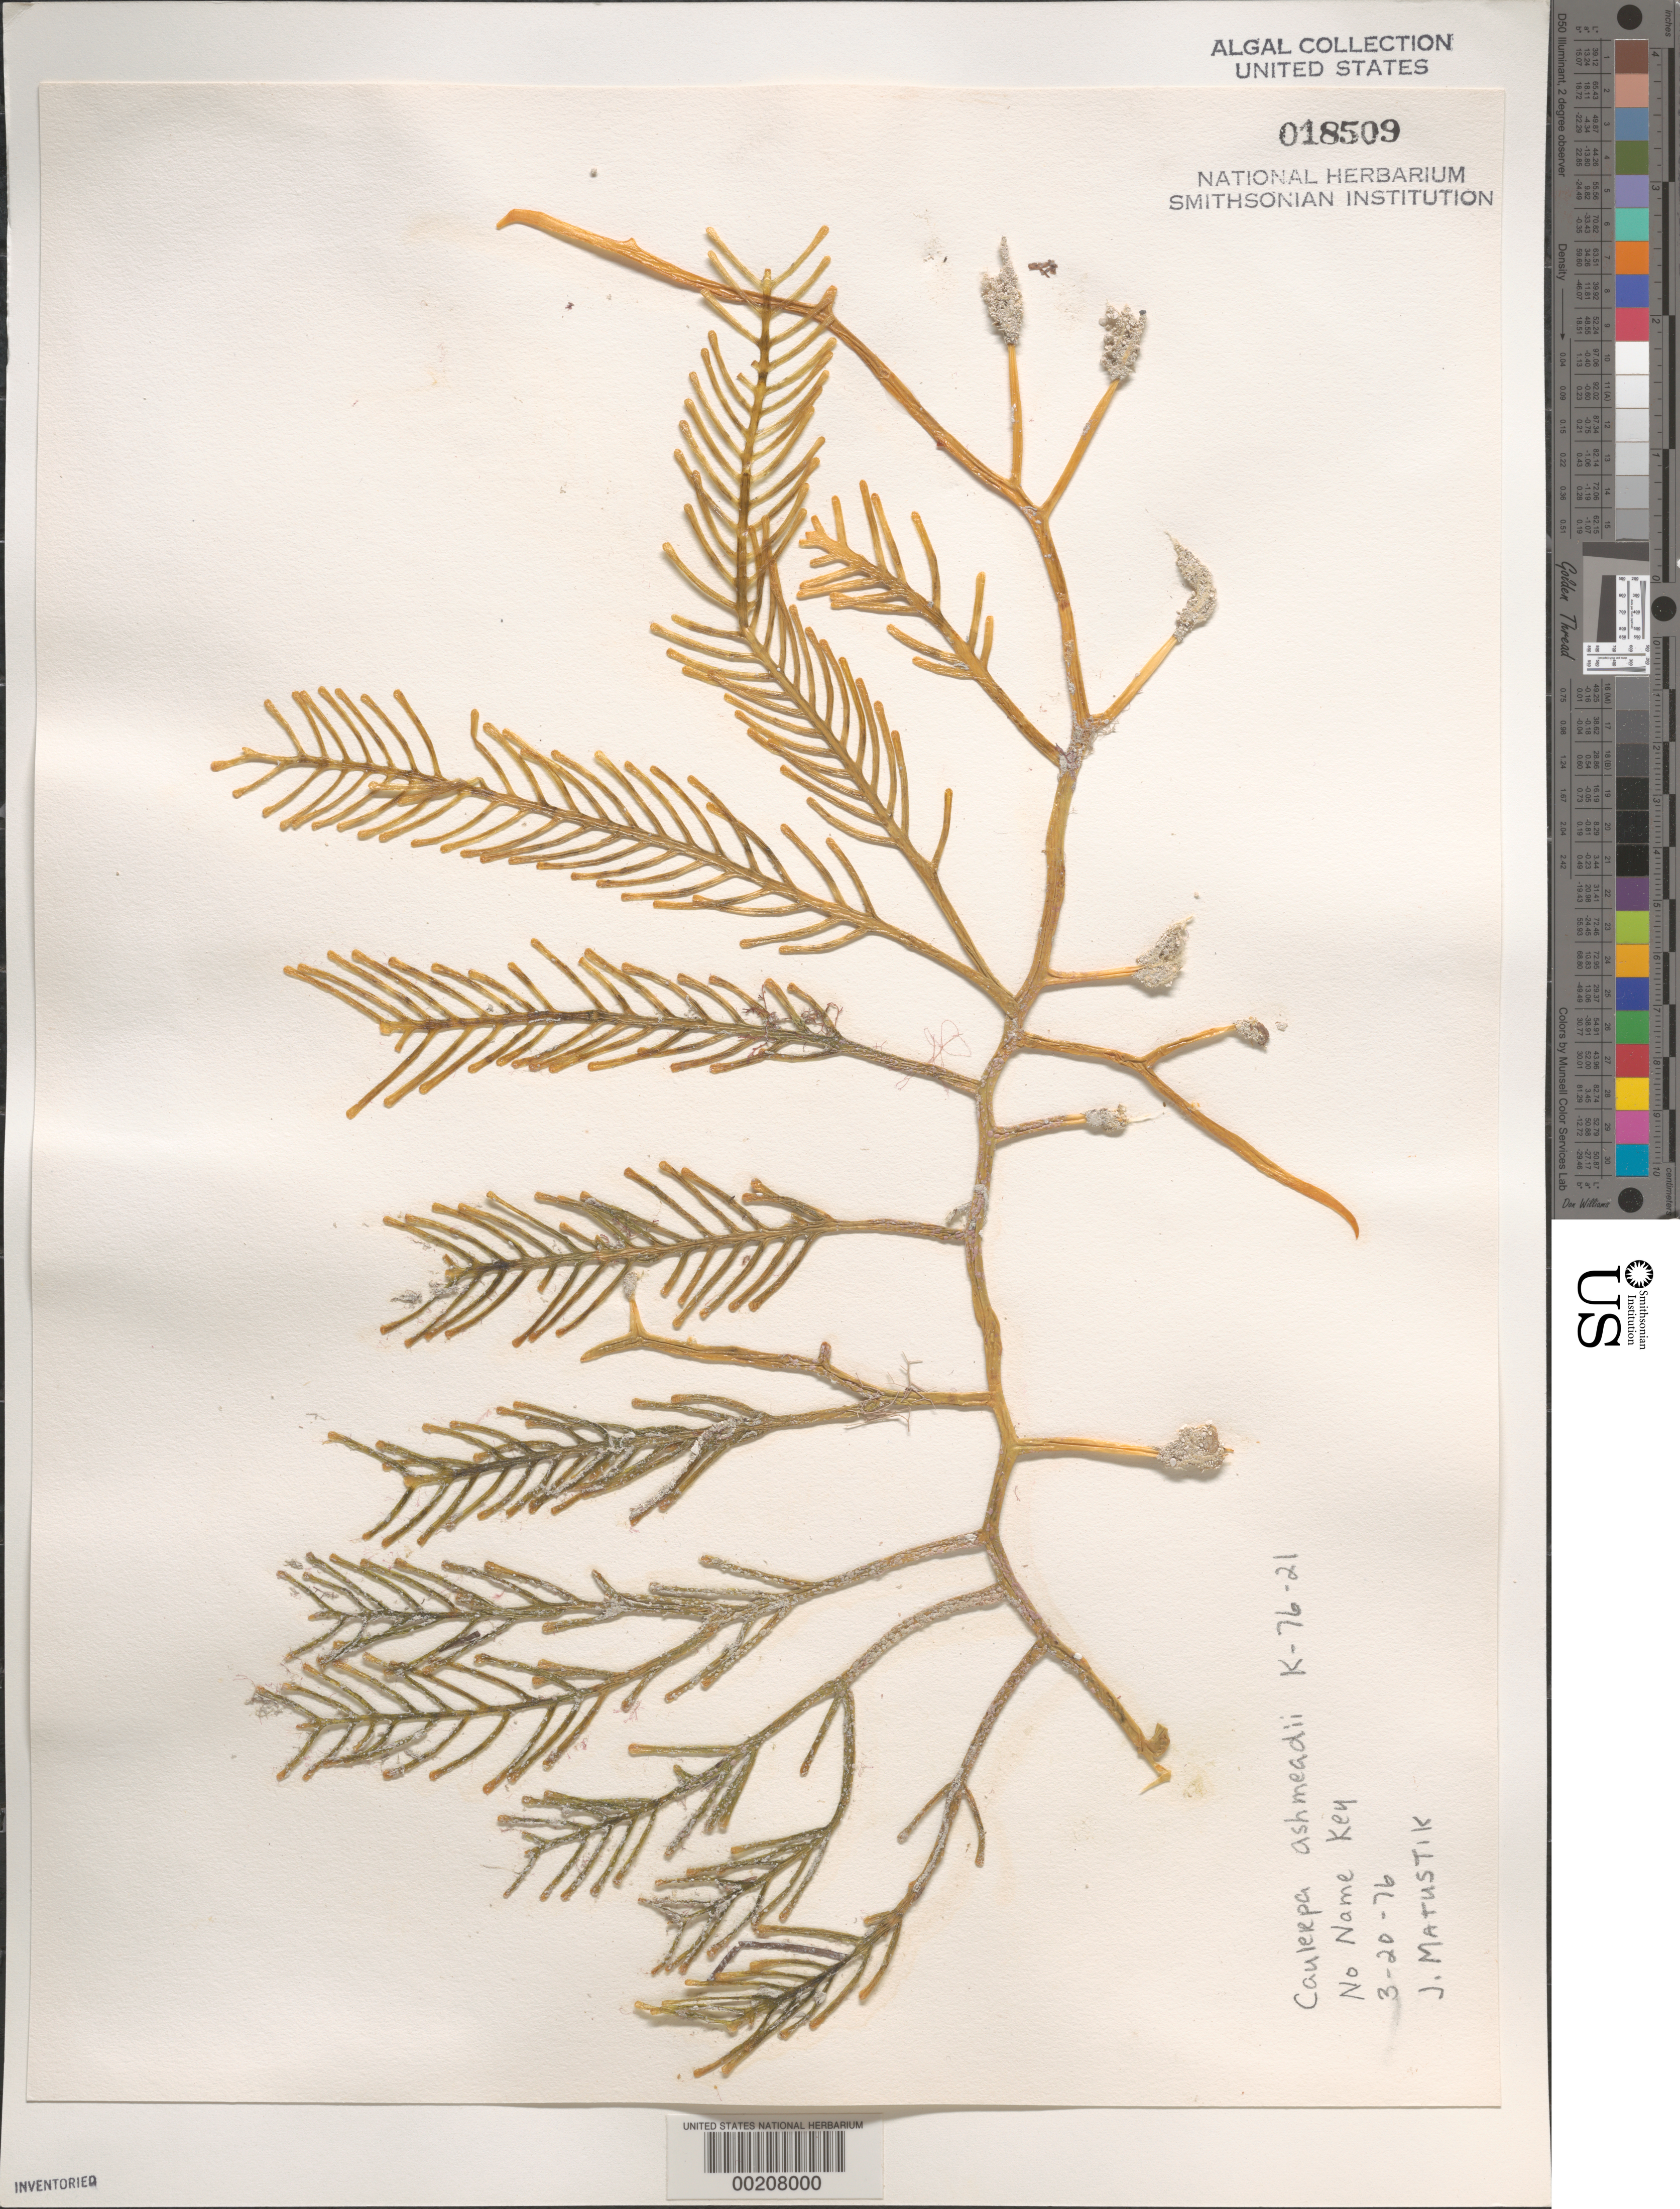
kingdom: Plantae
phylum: Chlorophyta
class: Ulvophyceae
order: Bryopsidales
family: Caulerpaceae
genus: Caulerpa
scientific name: Caulerpa ashmeadii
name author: Harv.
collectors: J. Matustik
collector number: K-76-21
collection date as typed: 20 Mar 1976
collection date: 1976-03-20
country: United States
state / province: Florida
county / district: Monroe County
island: No Name Key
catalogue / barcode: US 18509